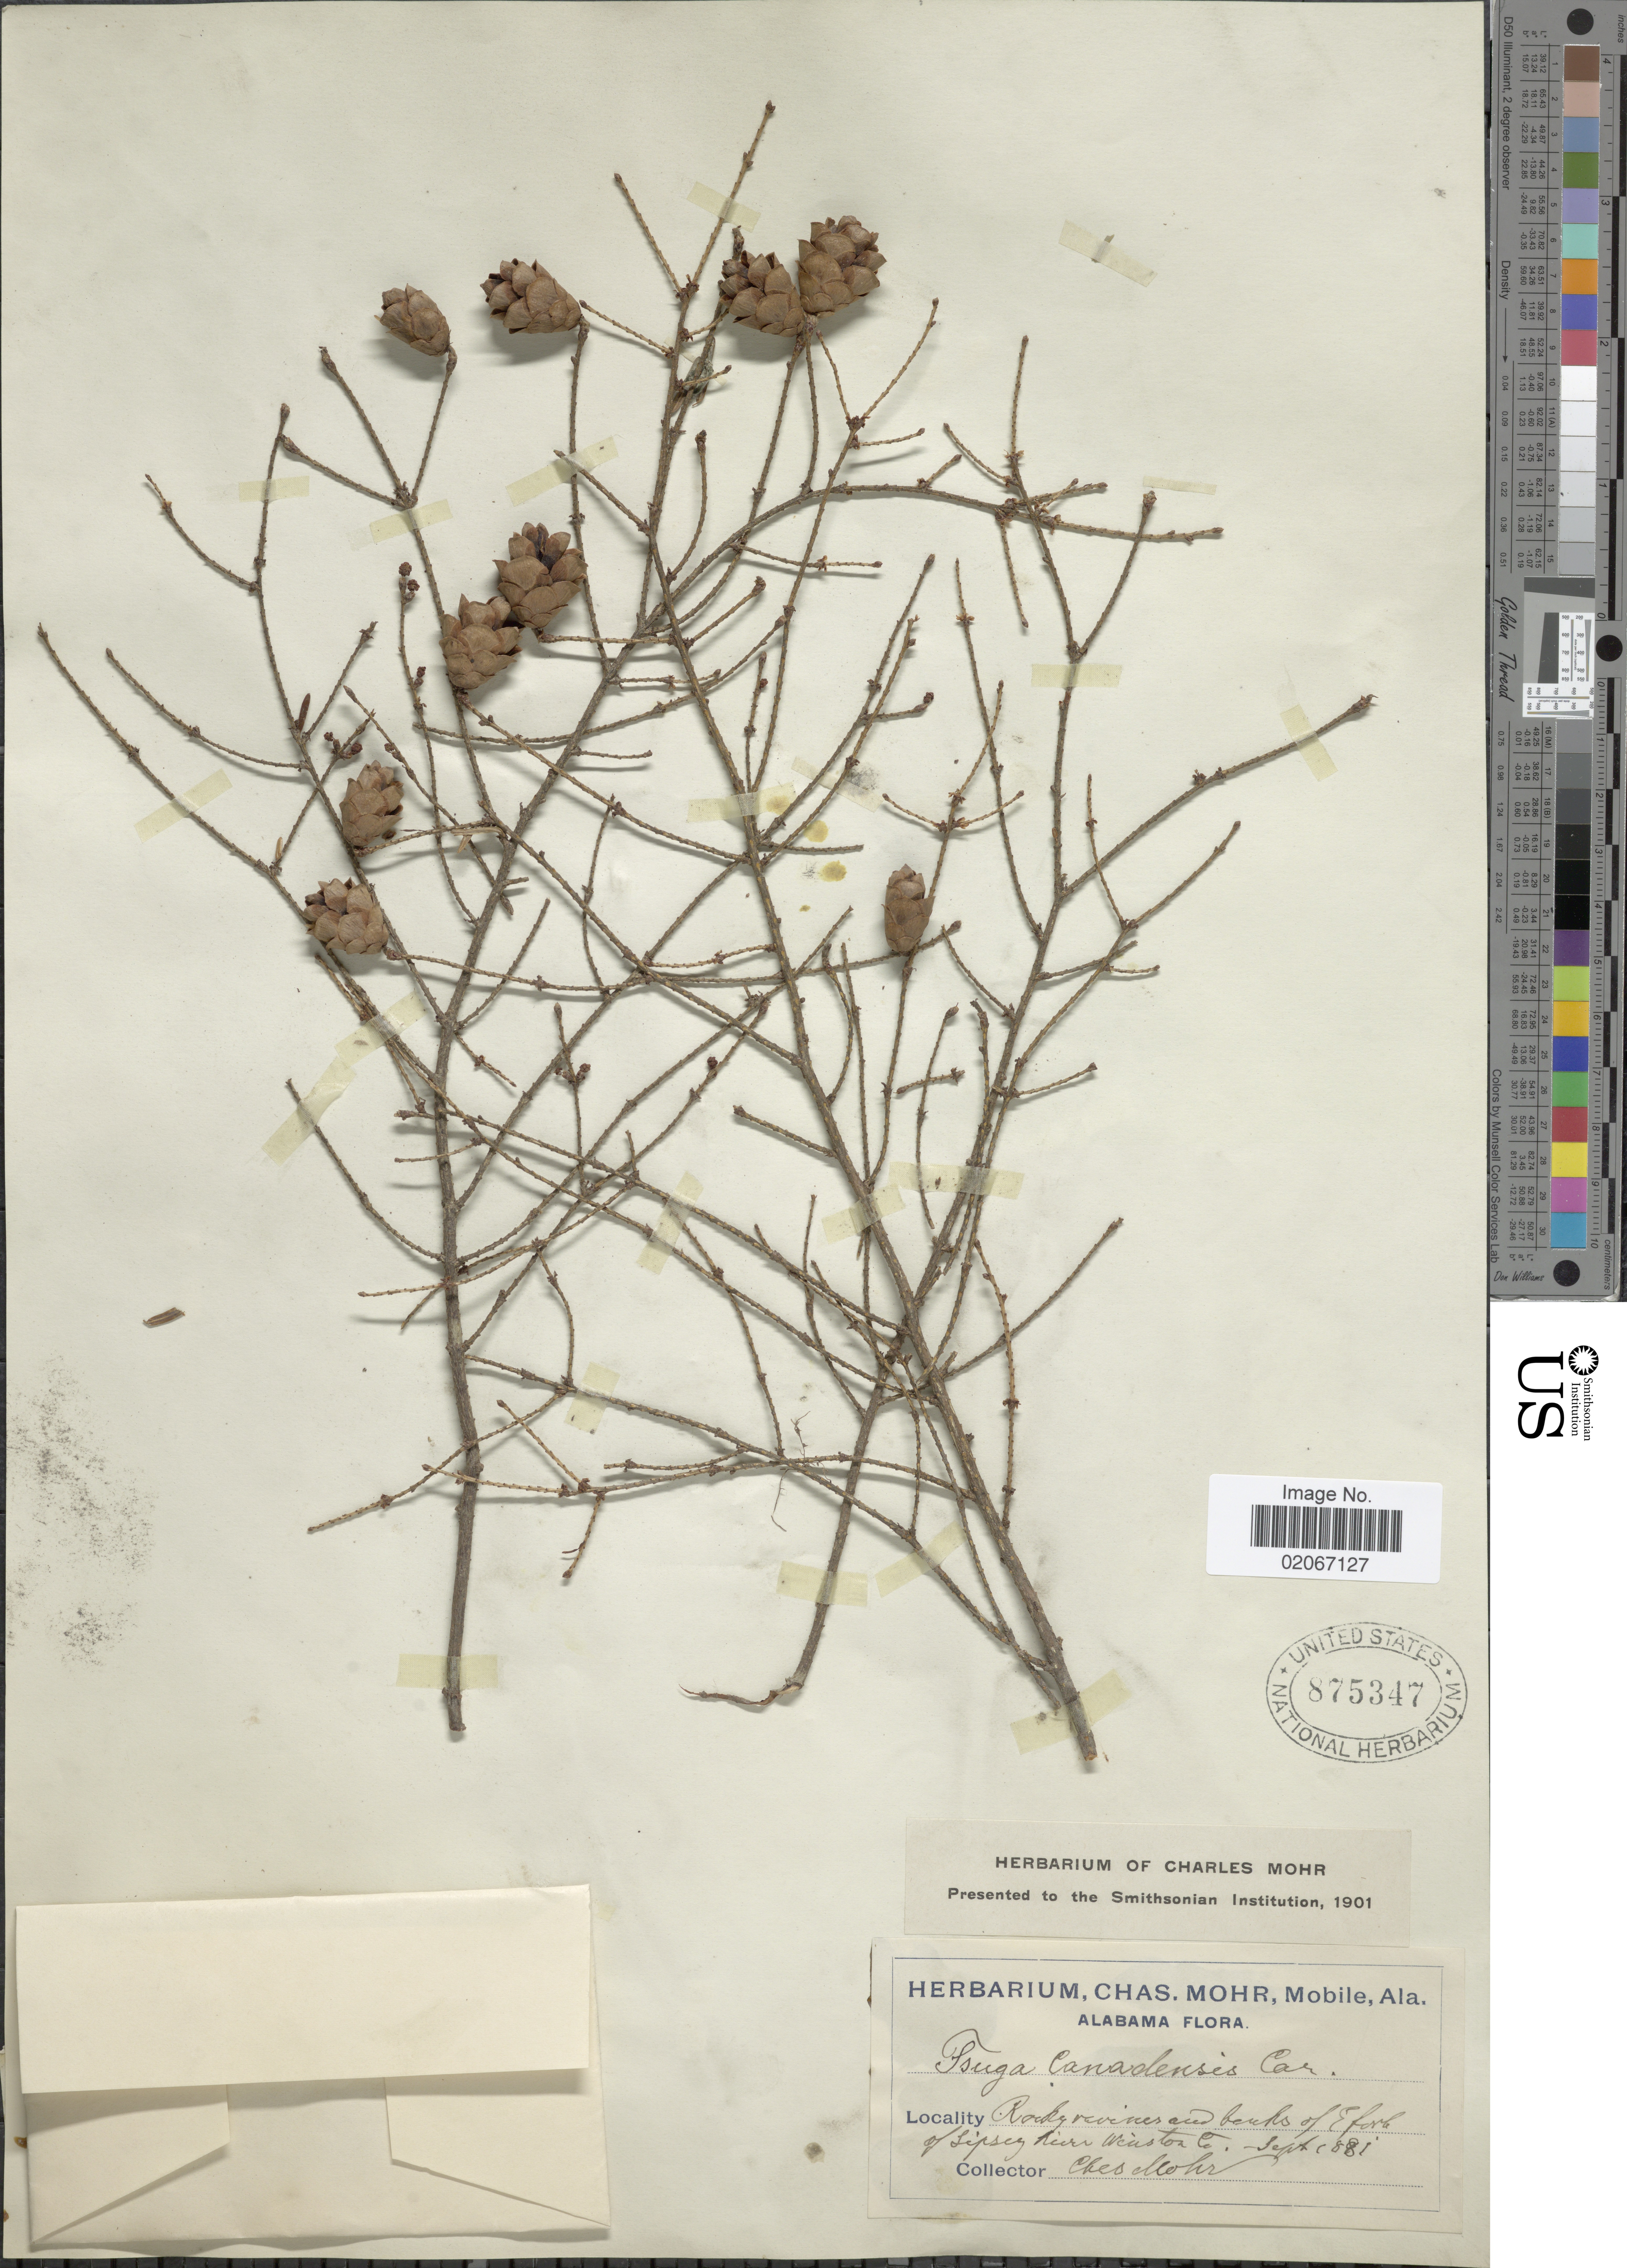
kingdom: Plantae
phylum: Tracheophyta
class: Pinopsida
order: Pinales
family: Pinaceae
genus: Tsuga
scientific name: Tsuga canadensis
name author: (L.) Carrière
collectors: C. T. Mohr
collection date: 1881-09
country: United States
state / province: Alabama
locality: Rocky ravines and banks of E fork of Sipsey River, Winston Co.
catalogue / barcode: US 875347